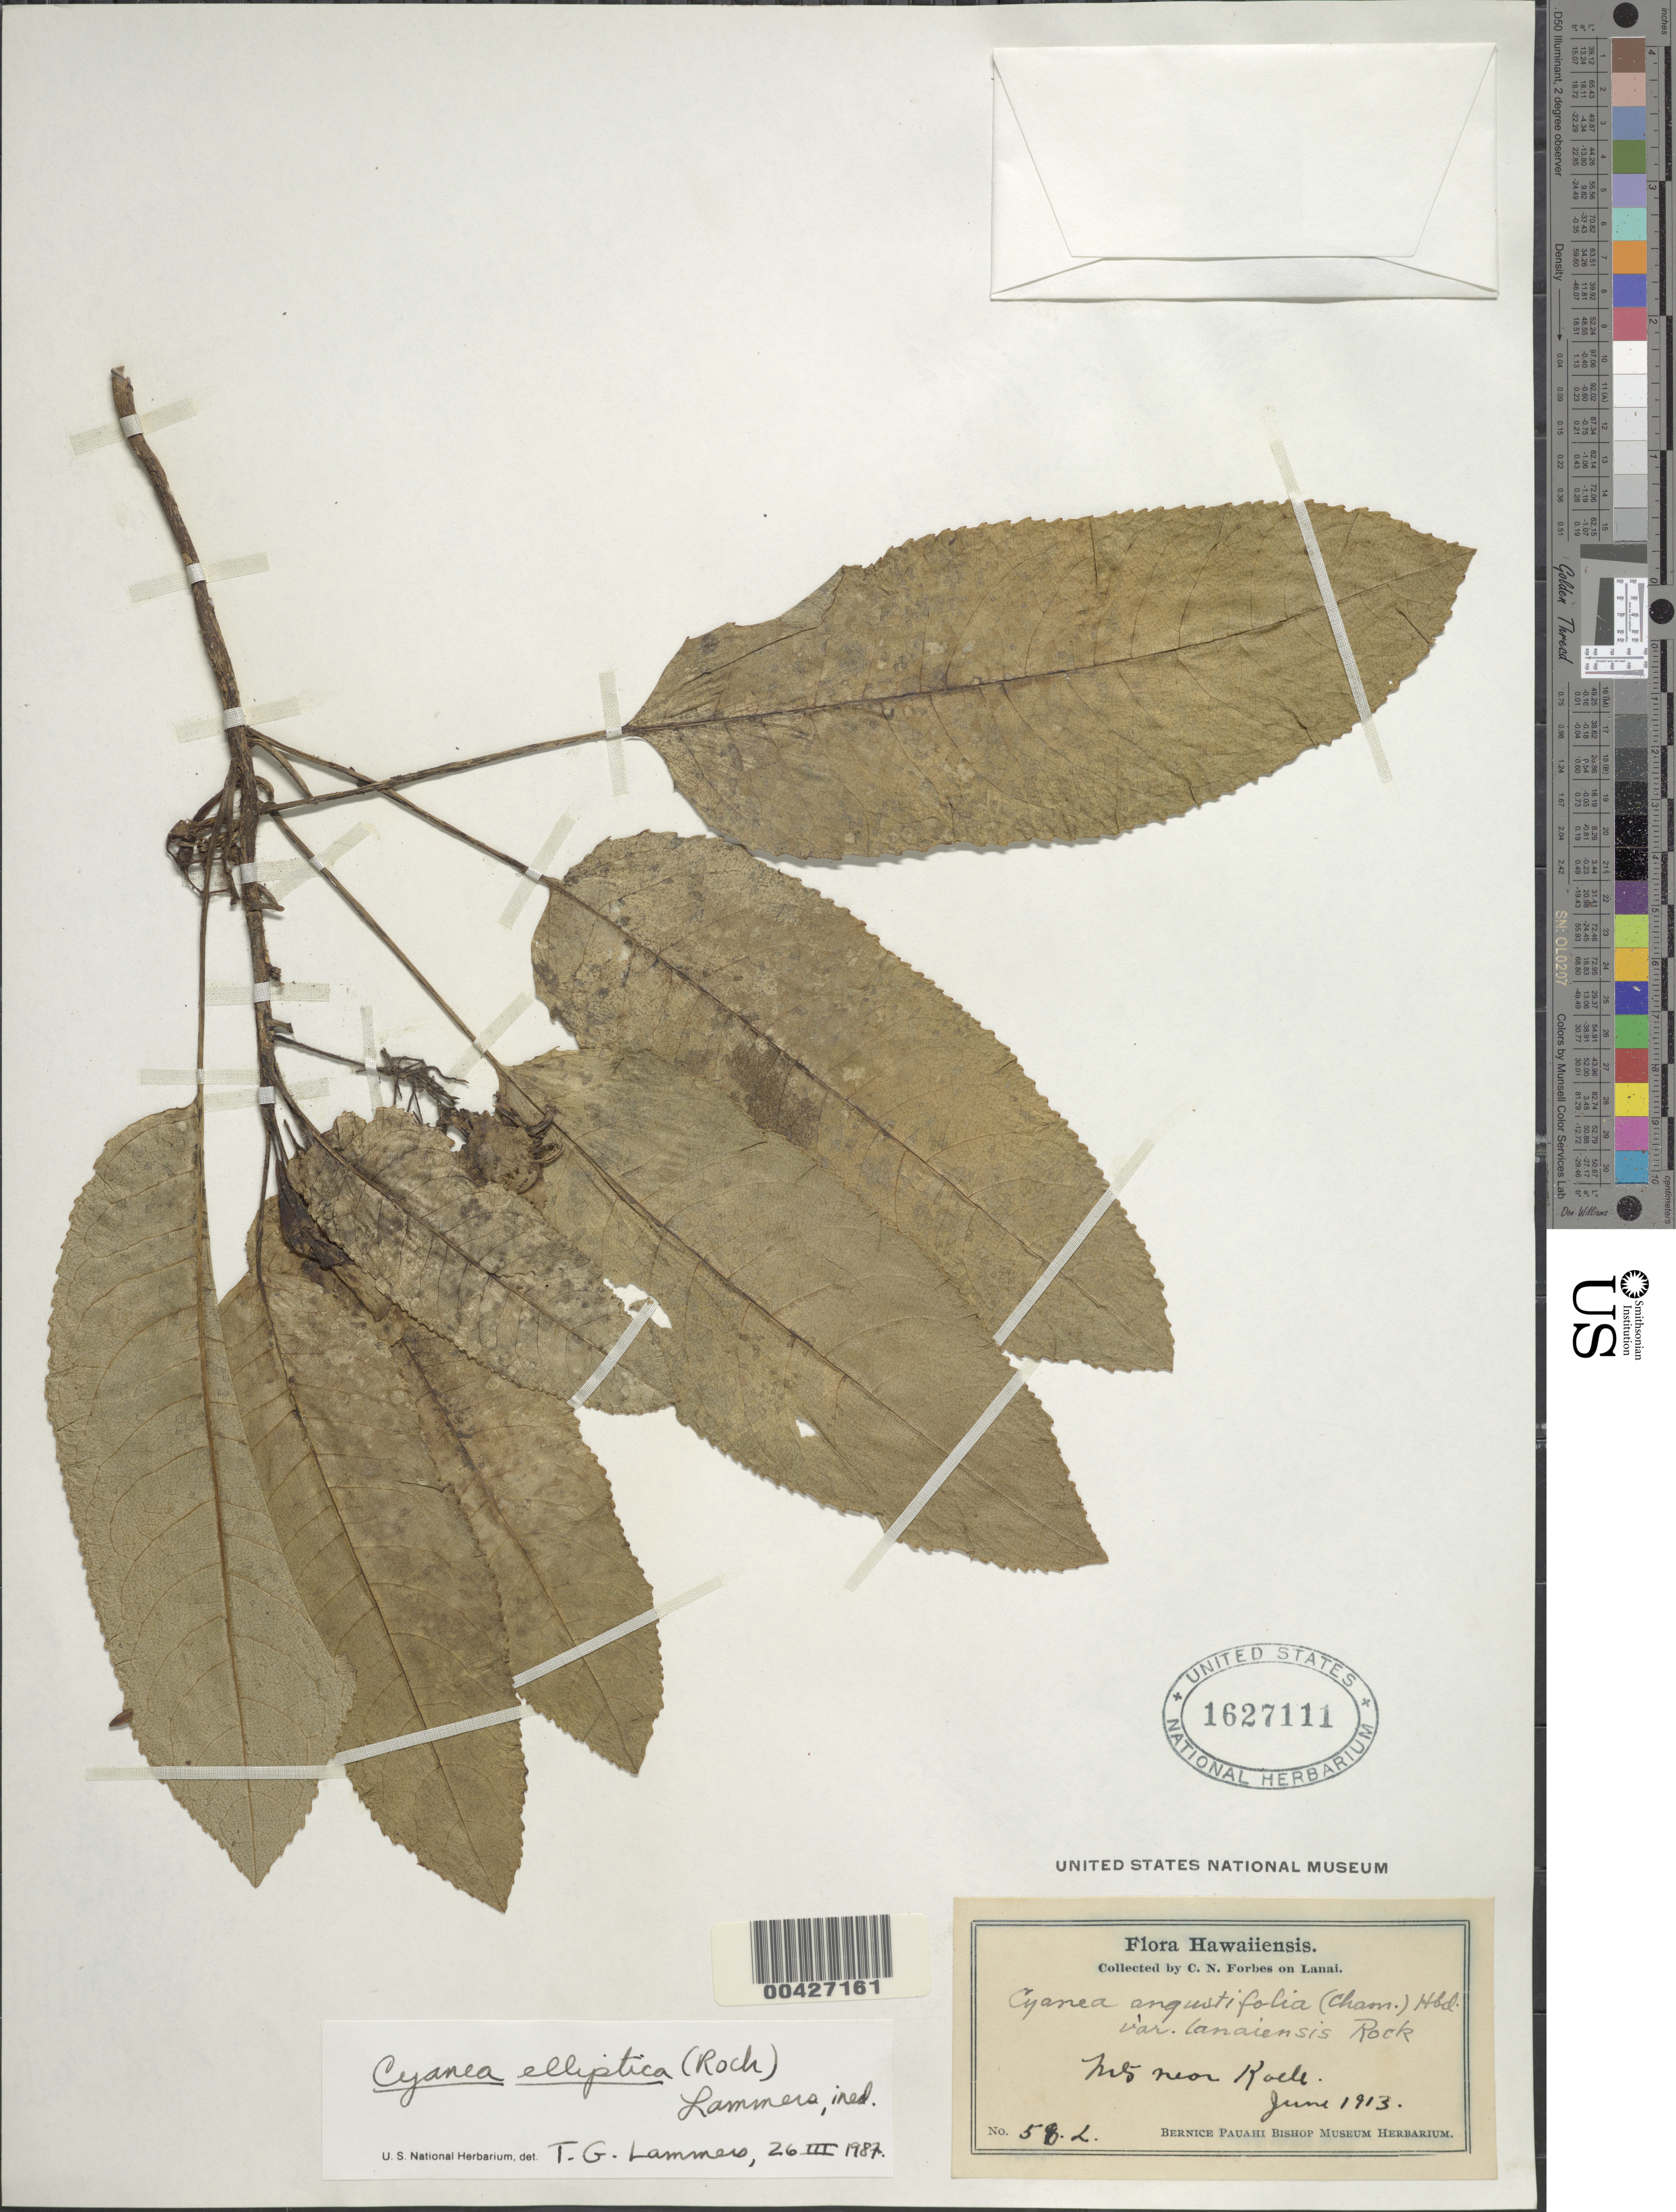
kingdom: Plantae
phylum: Tracheophyta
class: Magnoliopsida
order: Asterales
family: Campanulaceae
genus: Cyanea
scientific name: Cyanea elliptica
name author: (Rock) Lammers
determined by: Lammers, T. G.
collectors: C. N. Forbes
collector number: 58.L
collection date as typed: Jun 1913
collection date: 1913-06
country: United States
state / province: Hawaii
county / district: Maui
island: Lana'i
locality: Mountains near Koele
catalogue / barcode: US 1627111